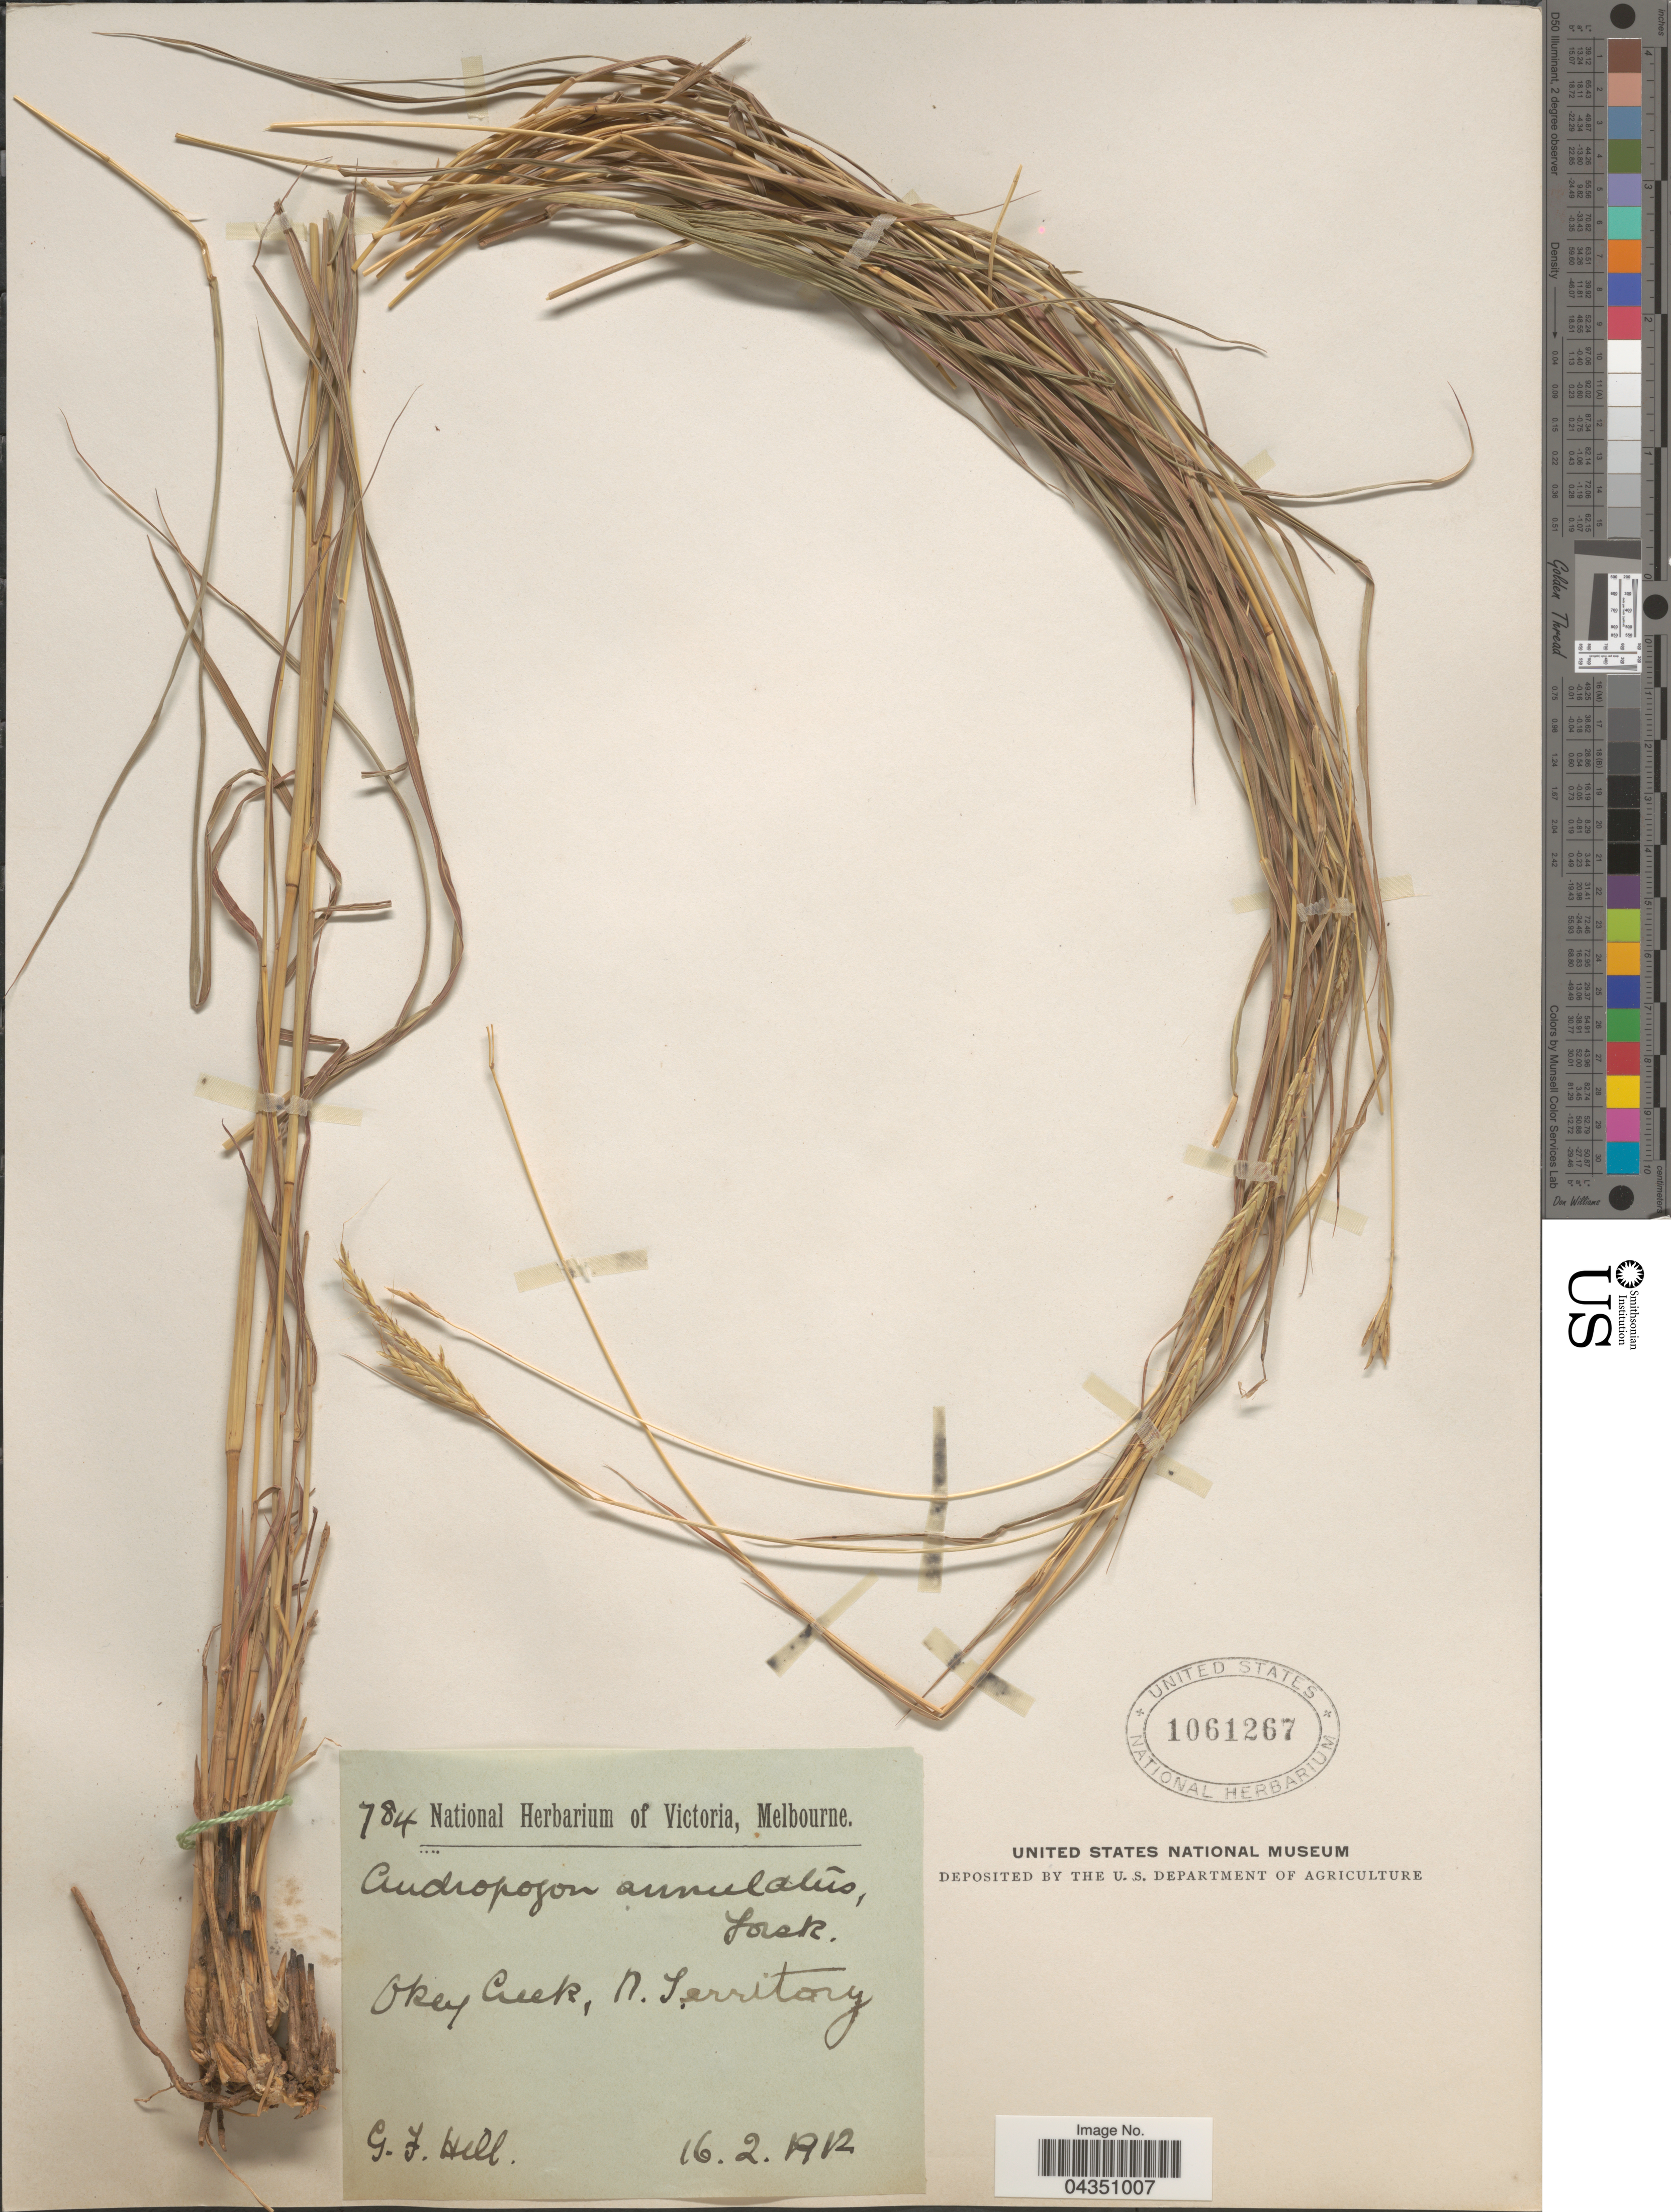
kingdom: Plantae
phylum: Tracheophyta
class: Liliopsida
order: Poales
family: Poaceae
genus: Dichanthium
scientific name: Dichanthium annulatum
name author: (Forssk.) Stapf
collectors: G. Hill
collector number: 784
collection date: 1912-02-16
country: Australia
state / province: Northern Territory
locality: Okey Creek.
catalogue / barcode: US 1061267